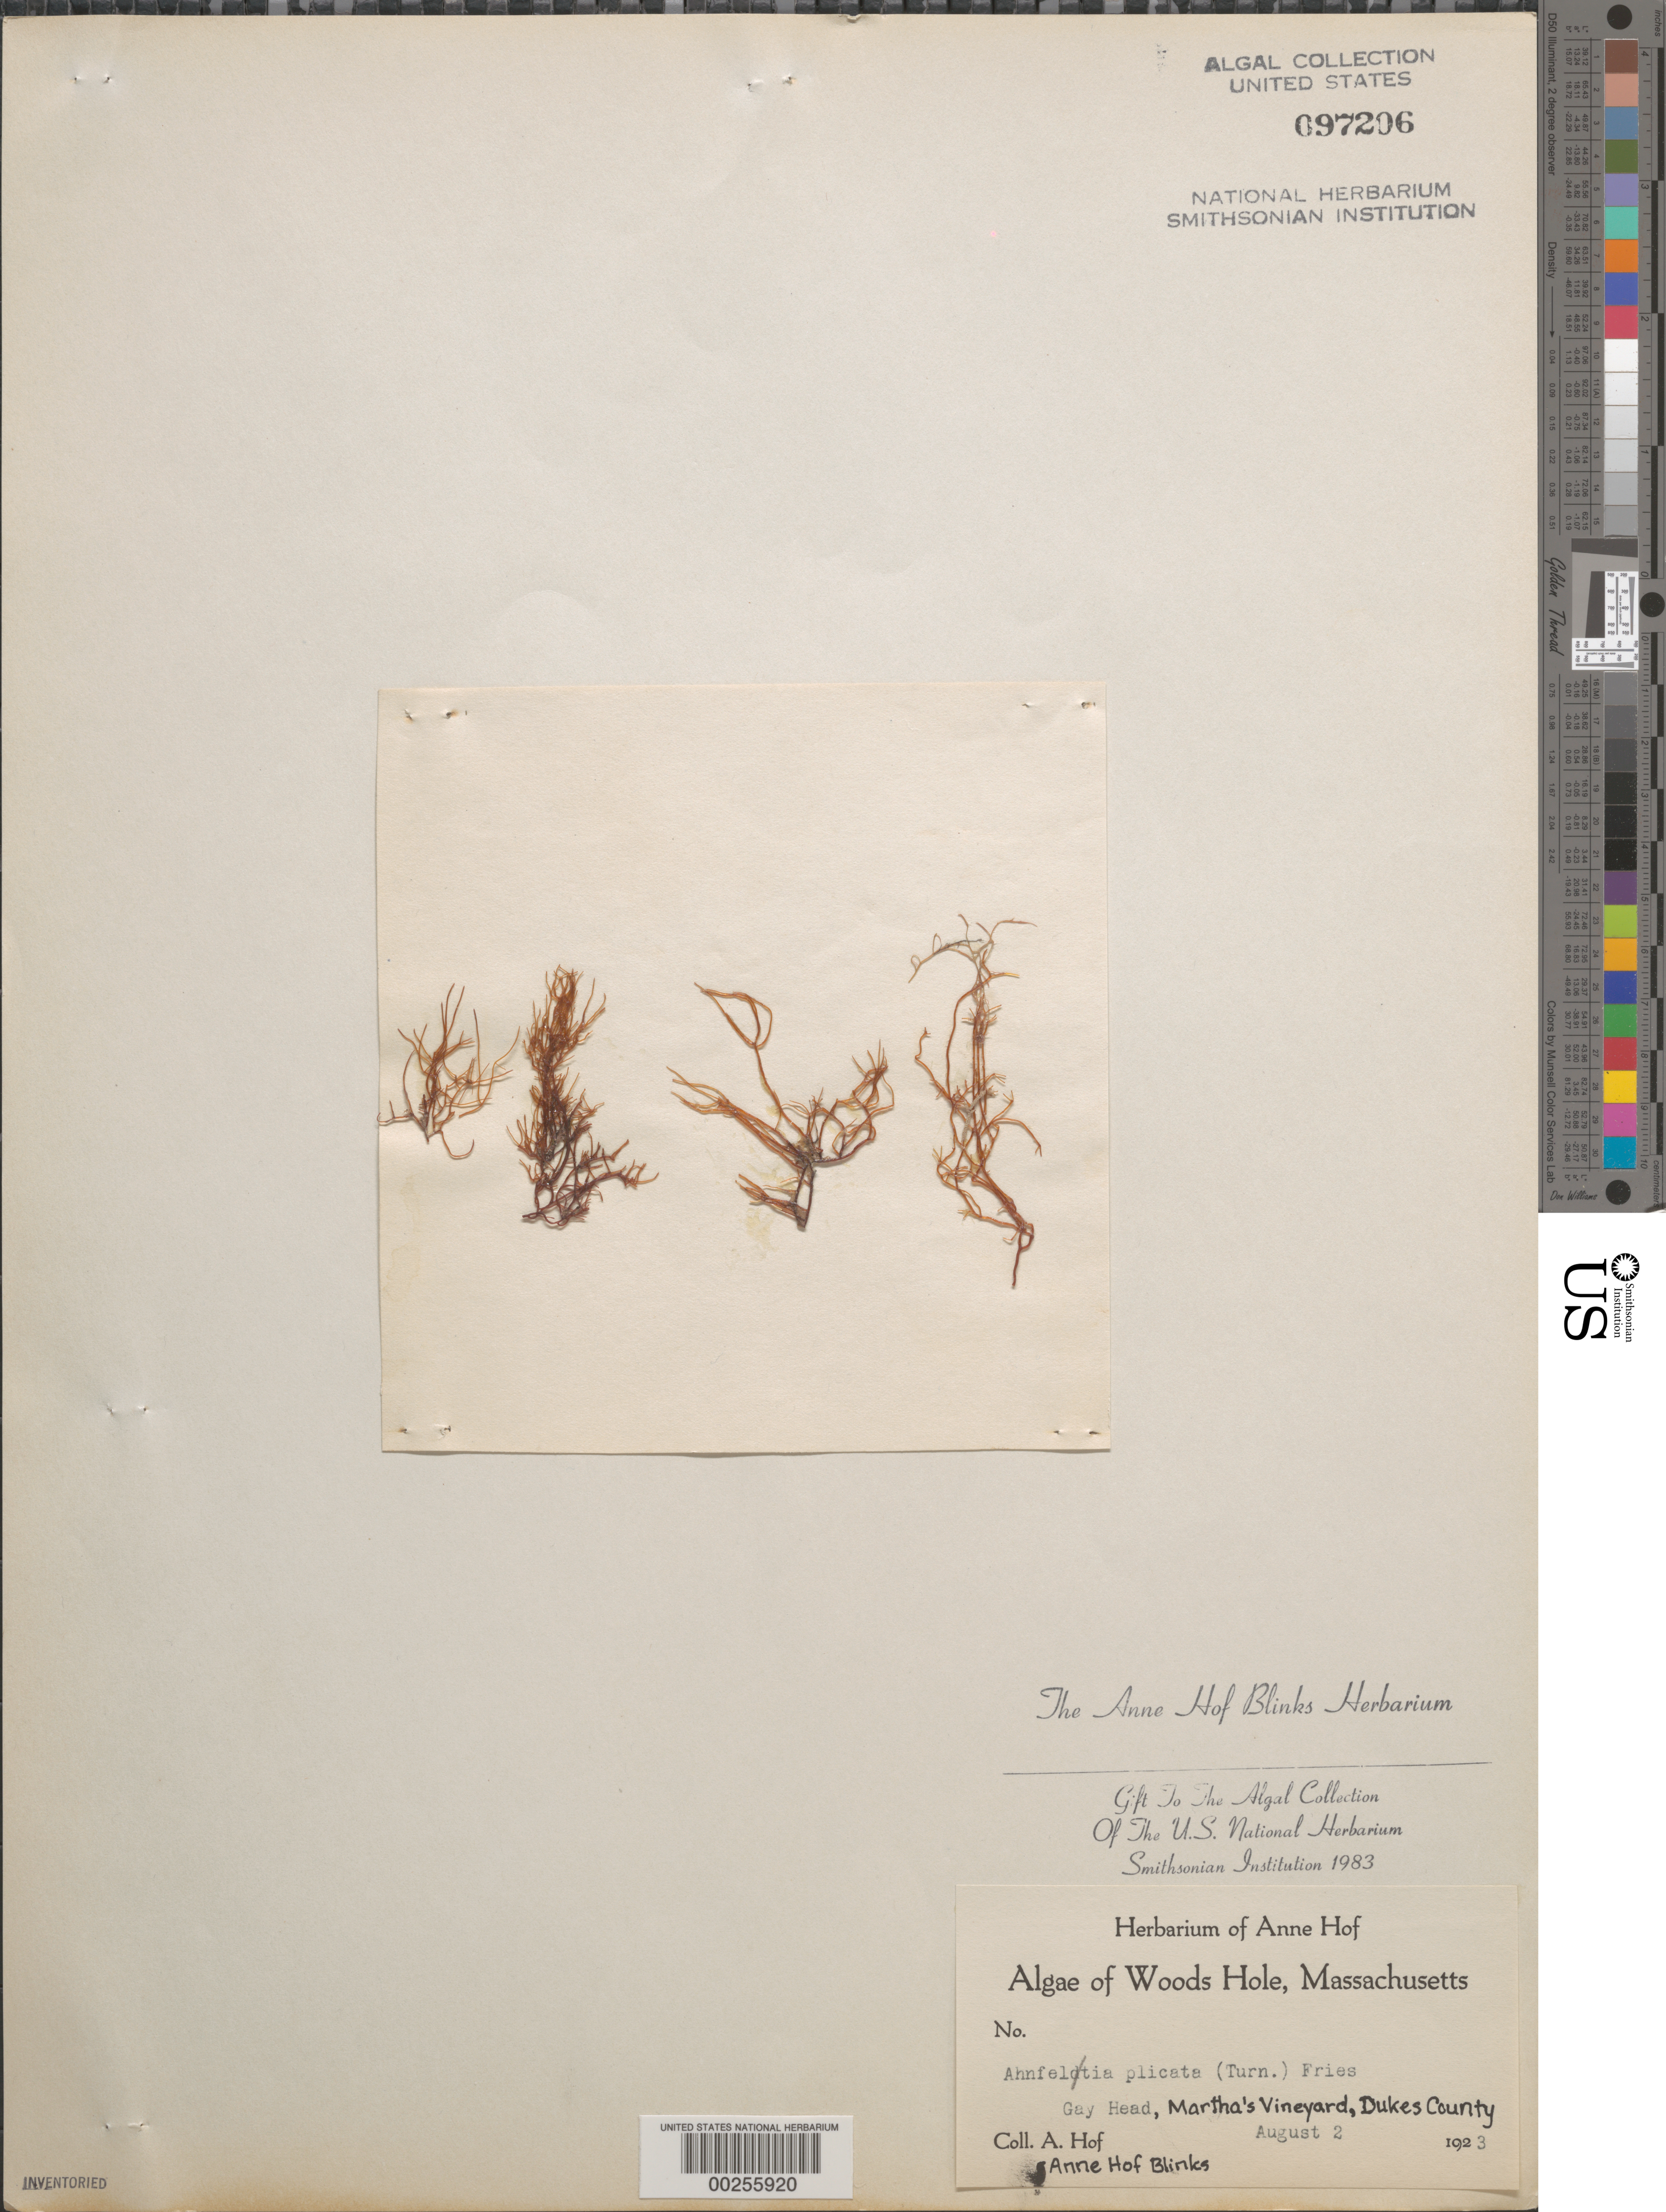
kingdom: Plantae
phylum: Rhodophyta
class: Florideophyceae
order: Ahnfeltiales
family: Ahnfeltiaceae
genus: Ahnfeltia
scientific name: Ahnfeltia plicata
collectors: A. Blinks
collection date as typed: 02 Aug 1923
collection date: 1923-08-02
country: United States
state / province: Massachusetts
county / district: Dukes County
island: Martha's Vineyard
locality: Gay Head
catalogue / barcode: US 97206